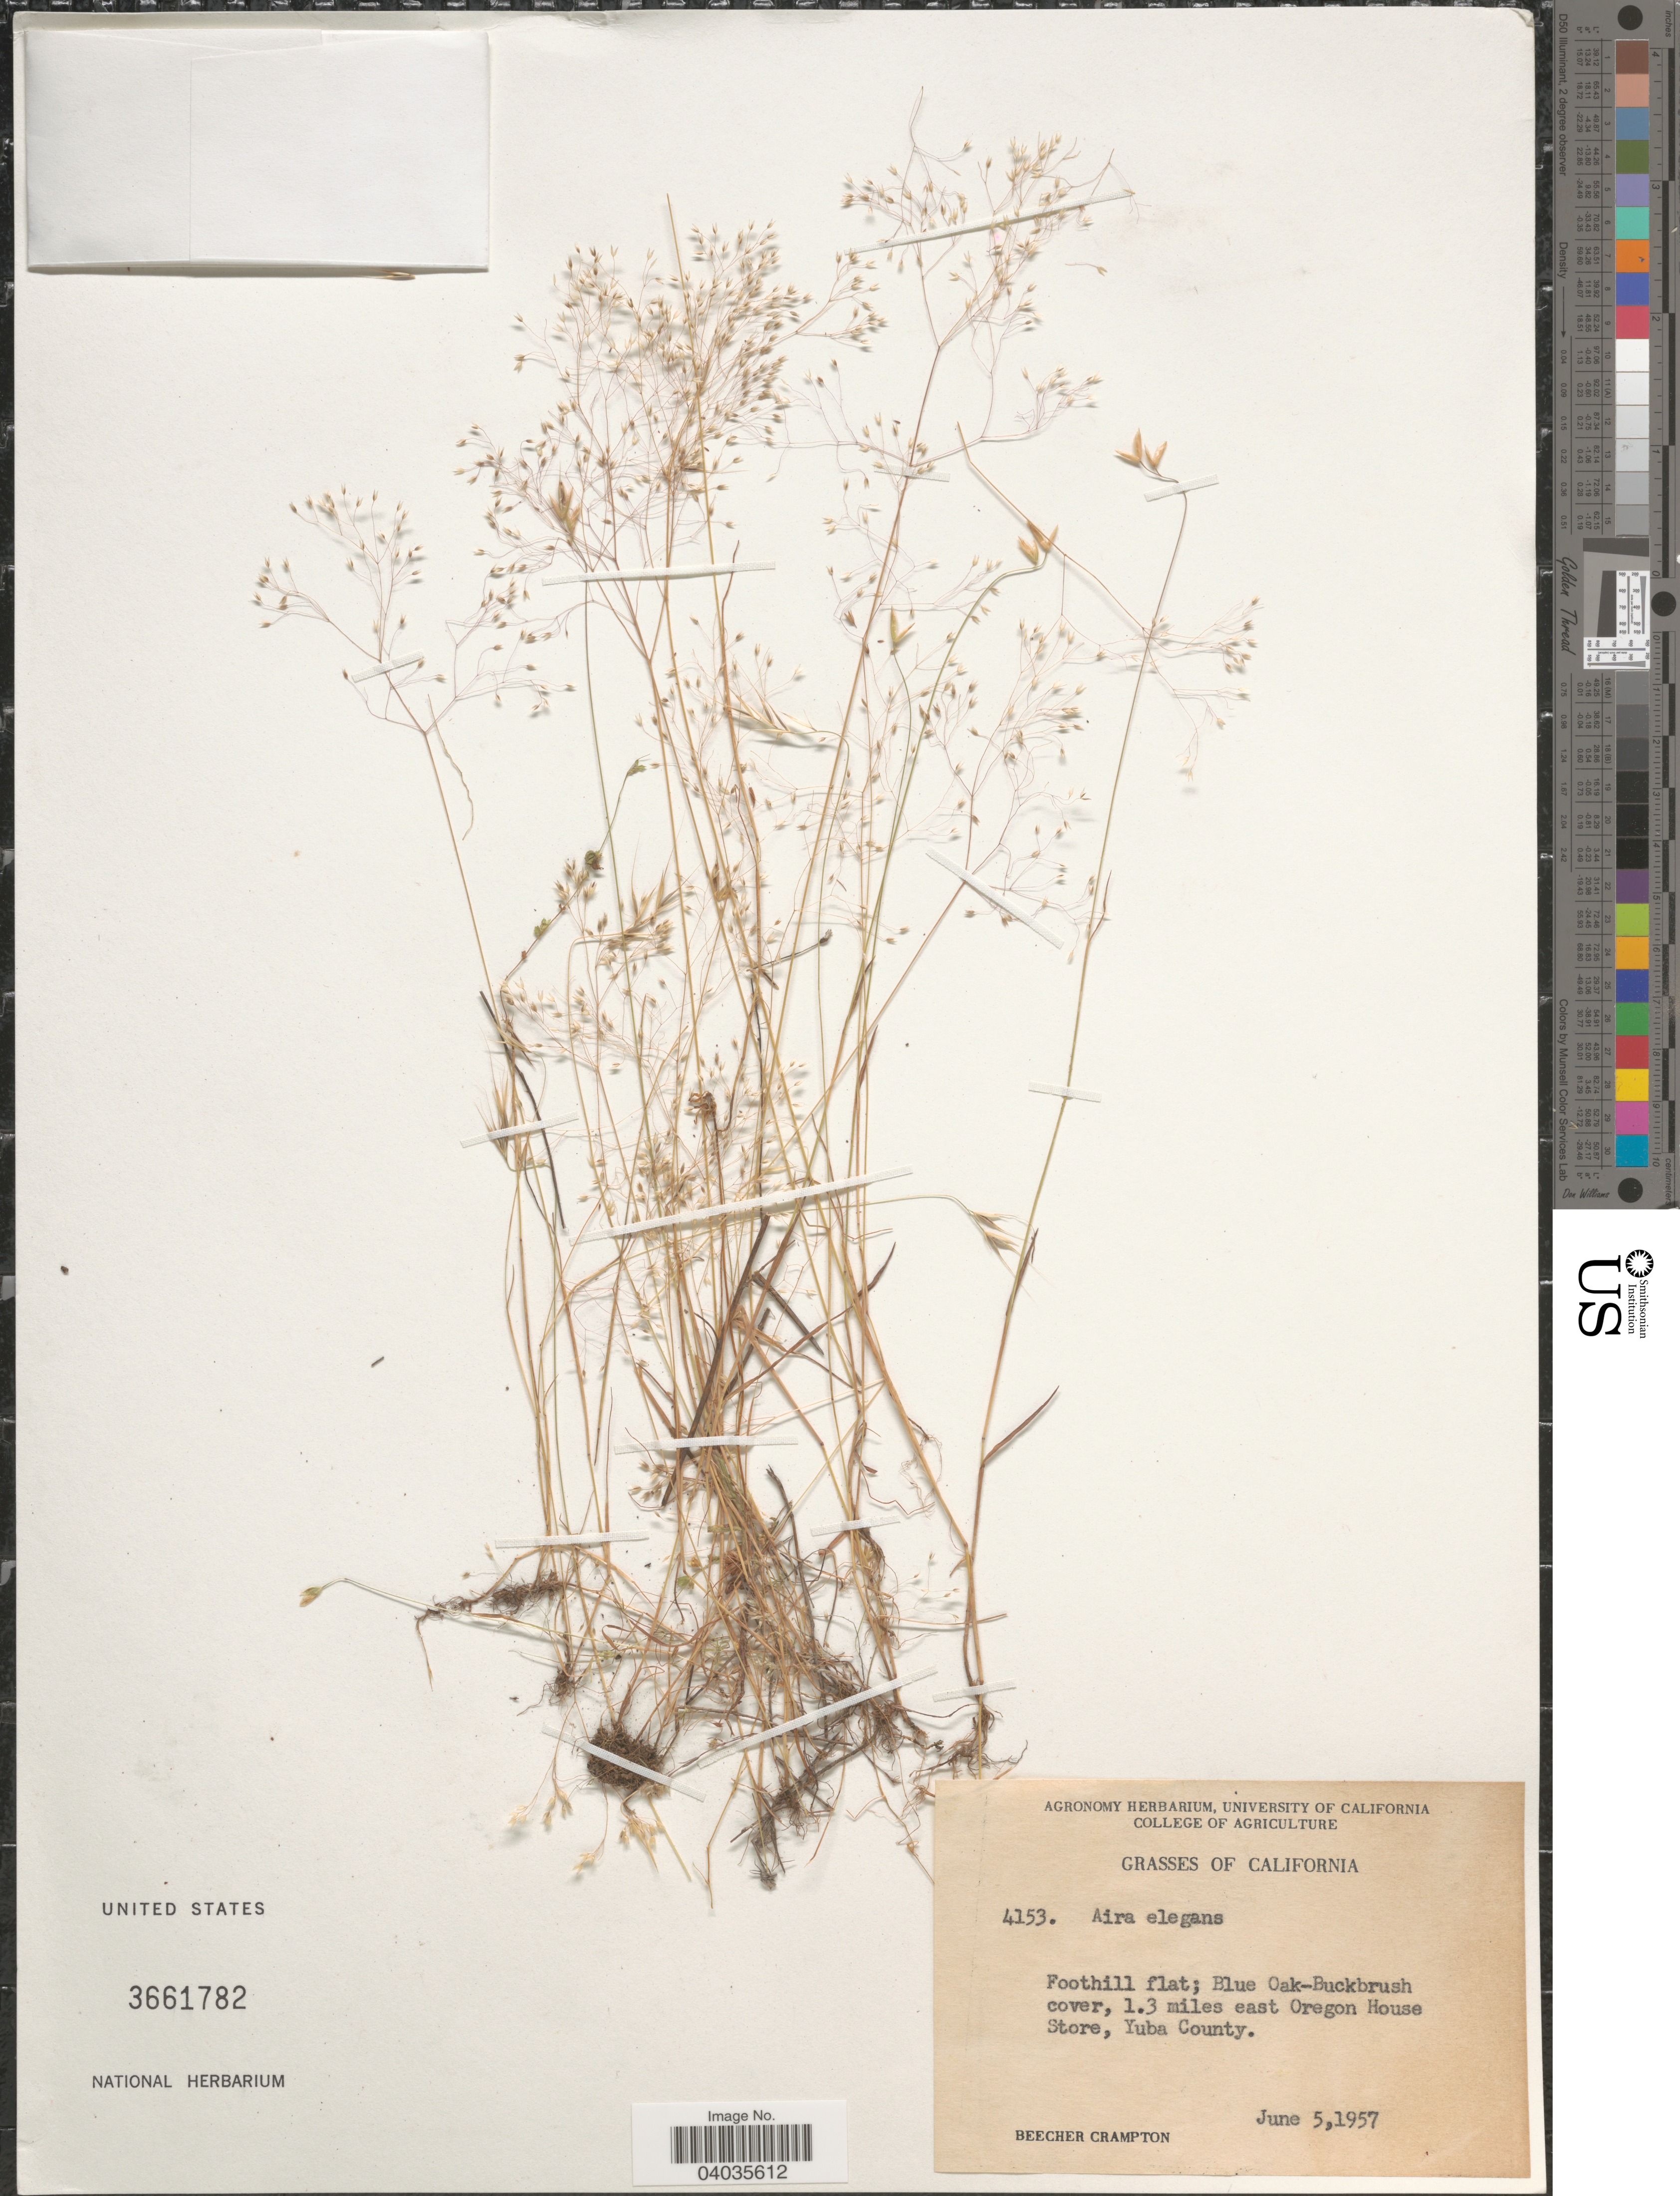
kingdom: Plantae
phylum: Tracheophyta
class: Liliopsida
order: Poales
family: Poaceae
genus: Aira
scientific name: Aira elegans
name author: L.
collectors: B. Crampton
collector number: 4153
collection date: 1957-06-05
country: United States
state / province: California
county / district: Yuba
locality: Blue Oak-Buckbrush cover, 1.3 miles east of Oregon House Store, Yuba County.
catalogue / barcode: US 3661782